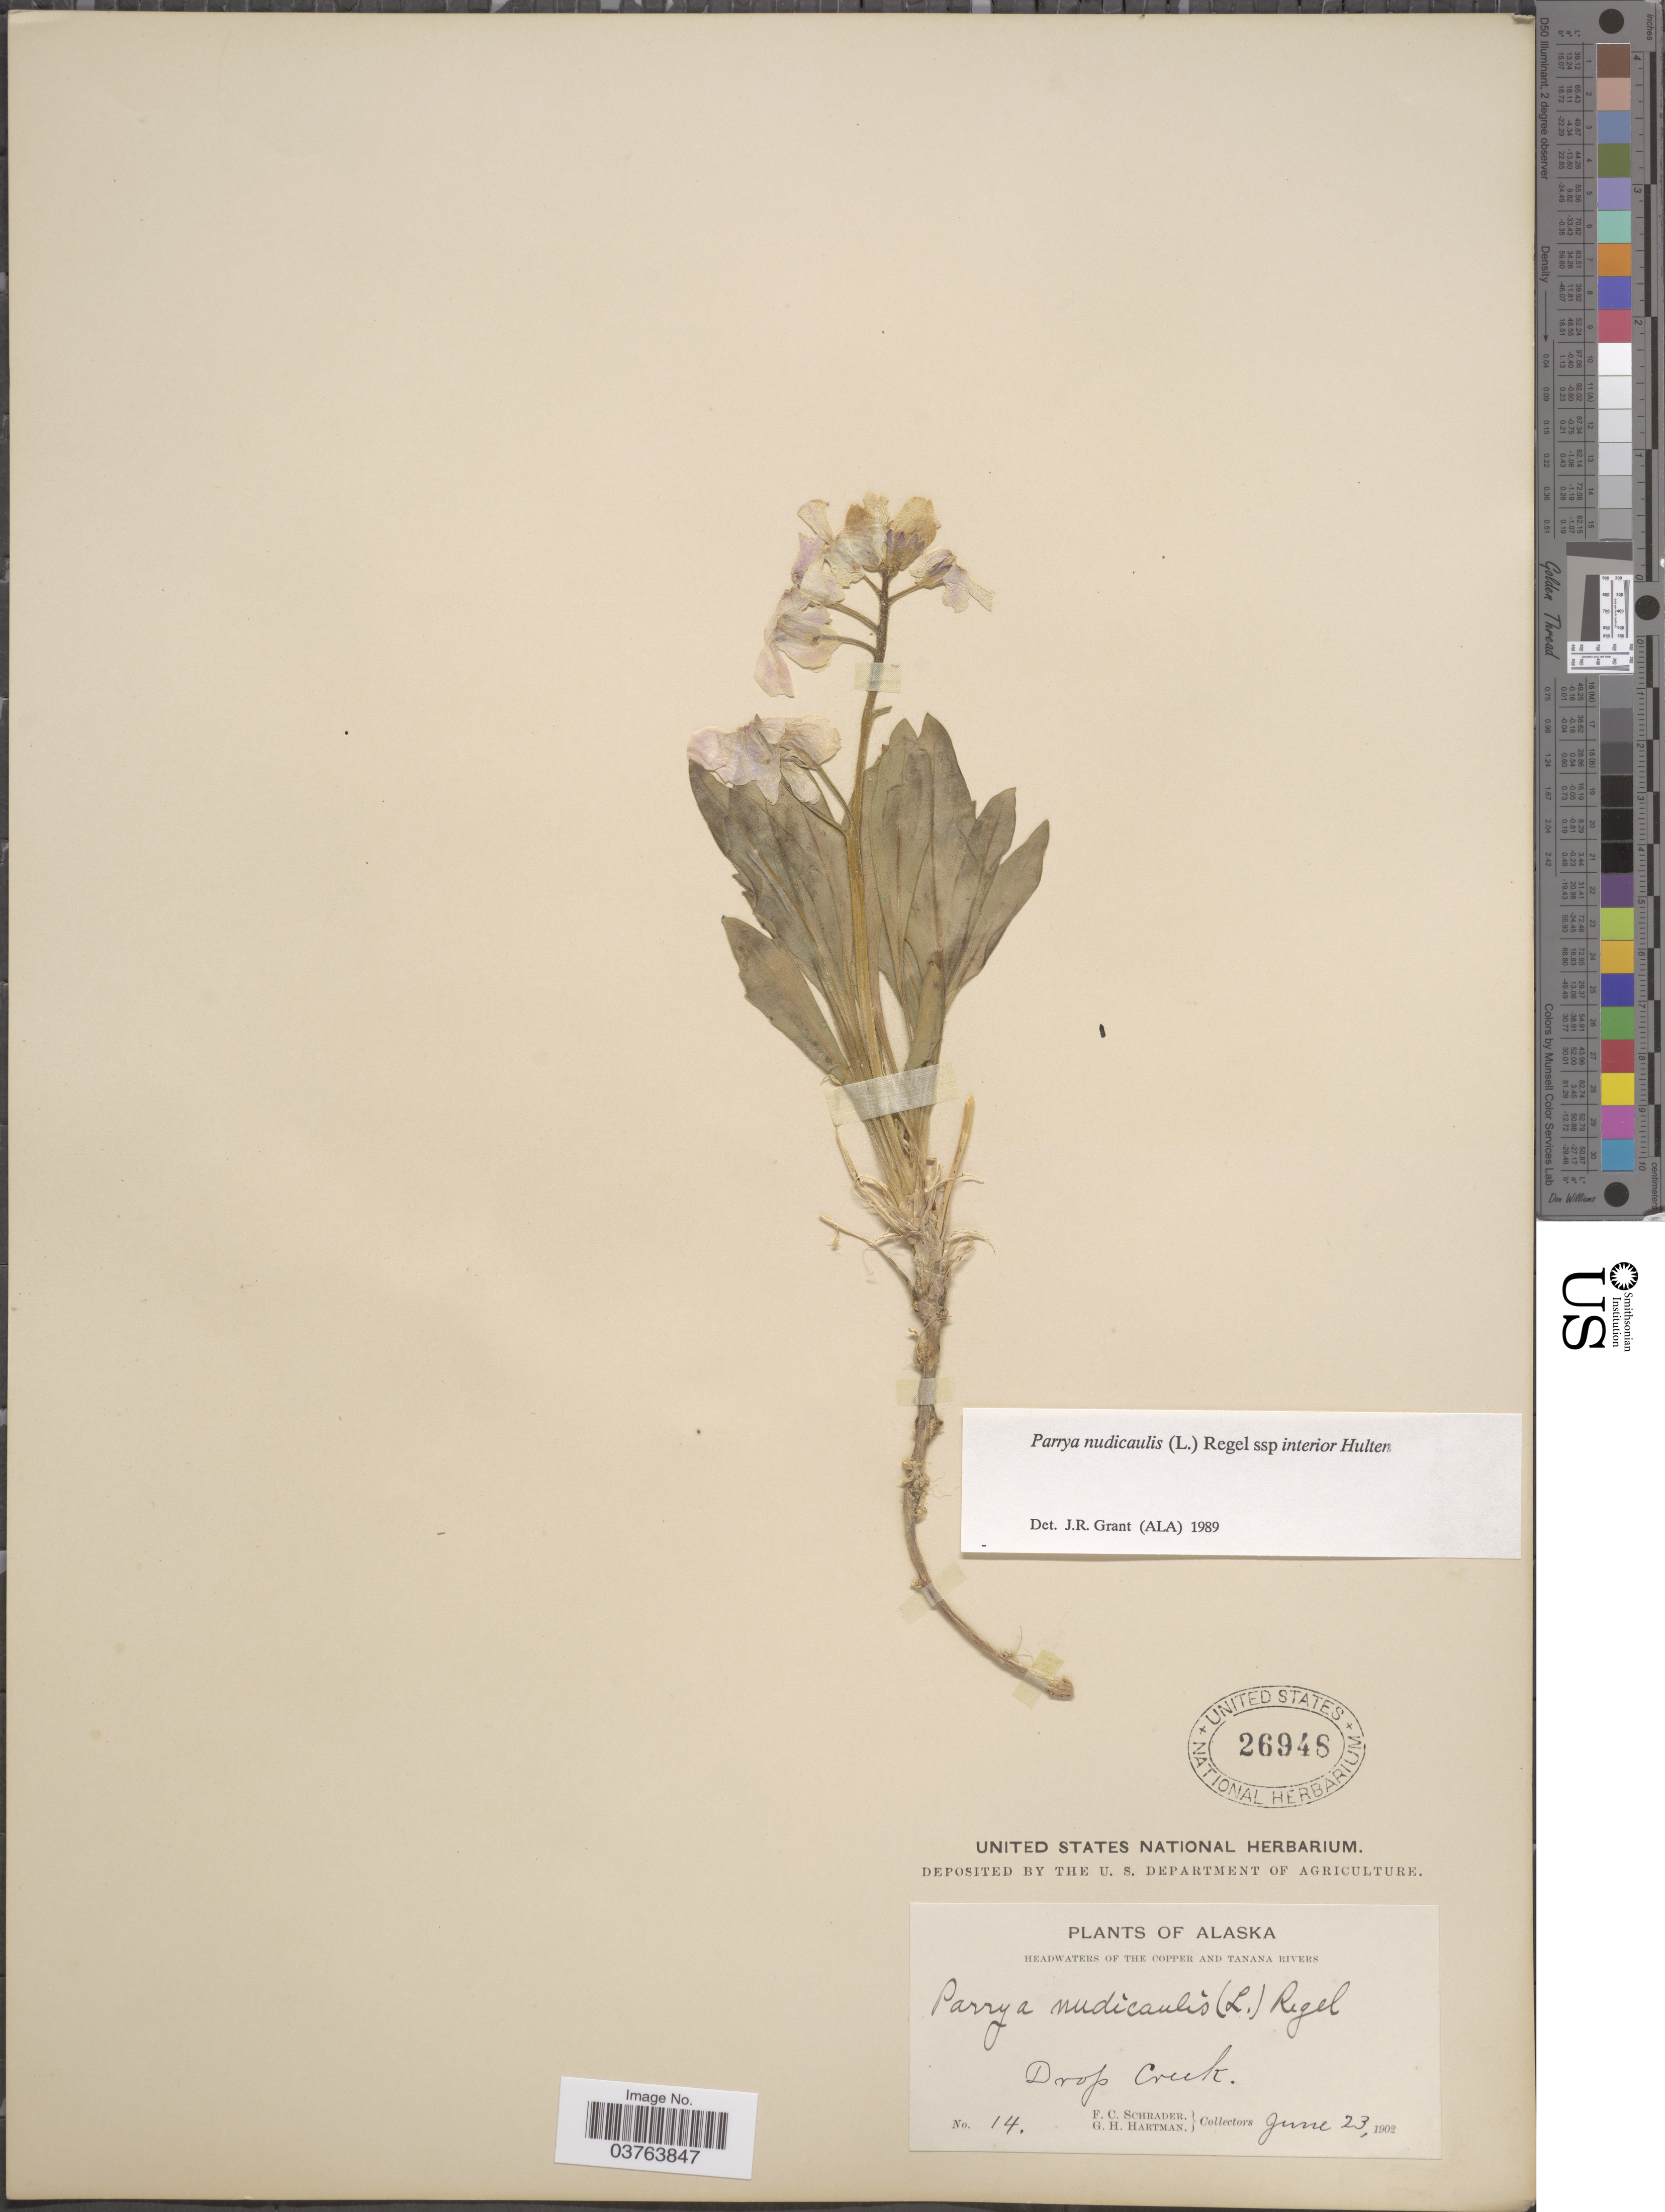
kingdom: Plantae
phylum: Tracheophyta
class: Magnoliopsida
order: Brassicales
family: Brassicaceae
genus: Parrya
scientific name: Parrya nudicaulis subsp. interior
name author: Hultén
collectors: F. C. Schrader & G. H. Hartman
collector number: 14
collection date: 1902-06-23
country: United States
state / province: Alaska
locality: Headwaters of the Copper and Tanana Rivers. Drop Creek.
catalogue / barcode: US 26948